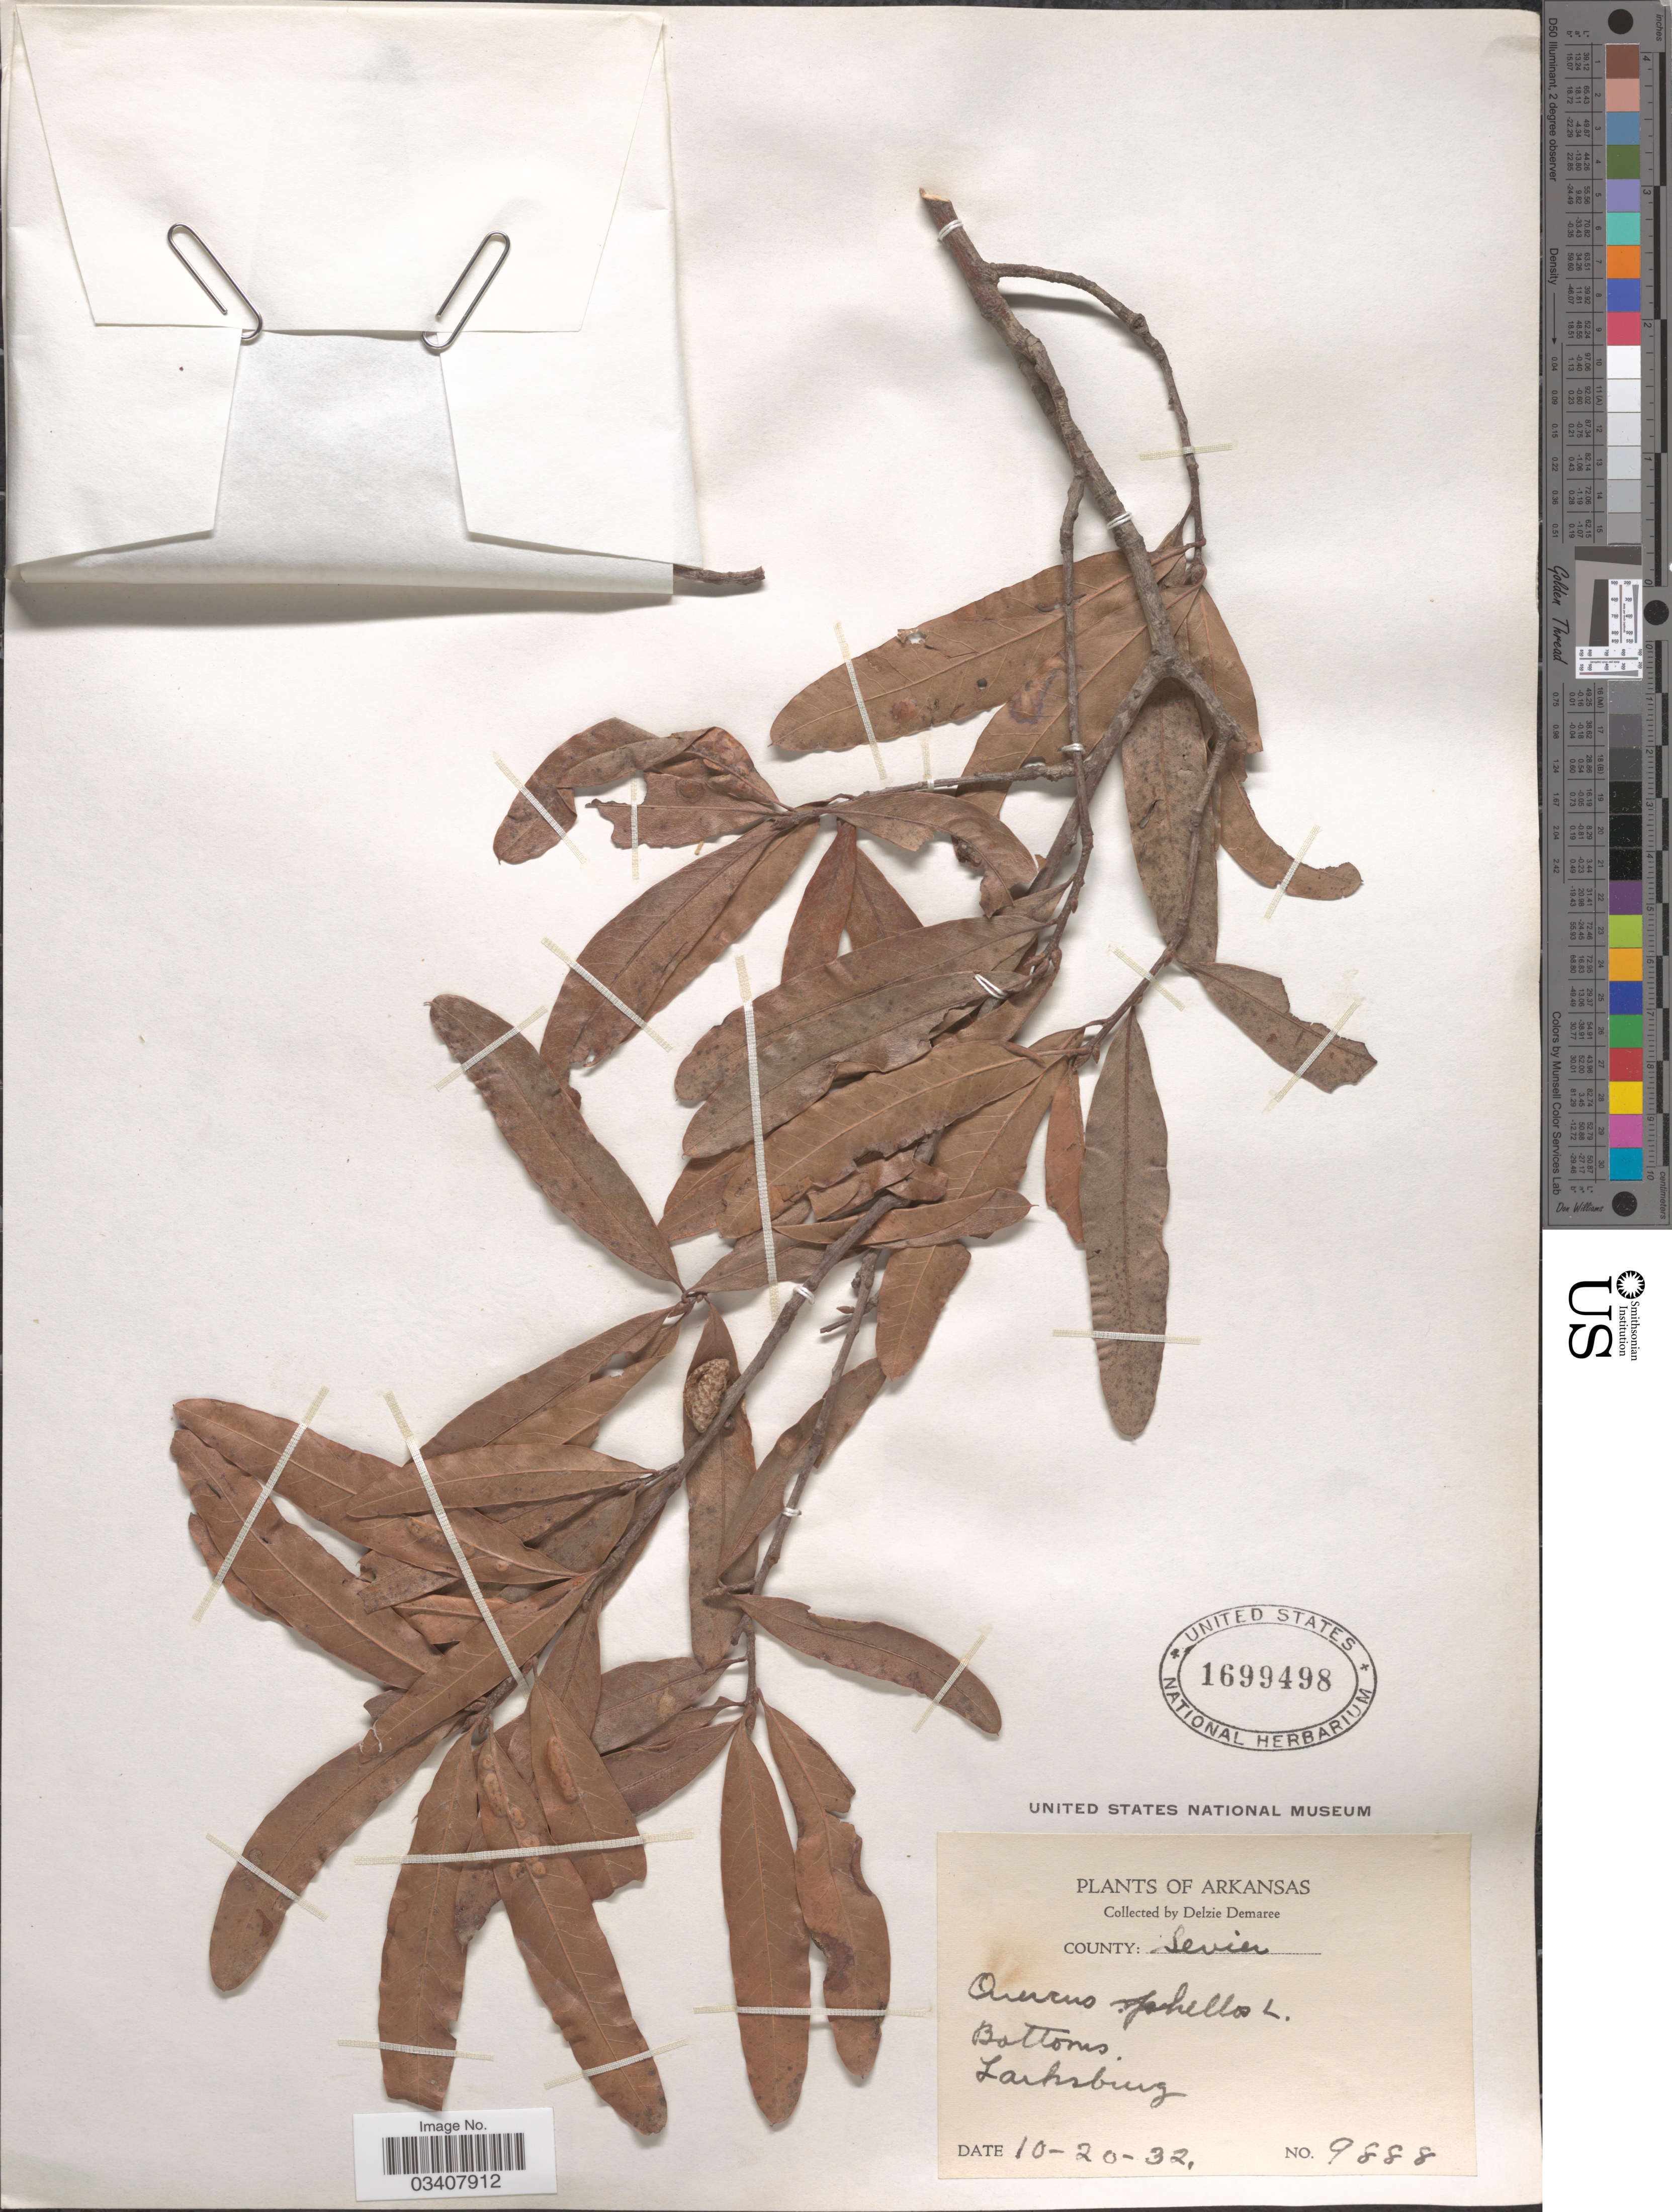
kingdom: Plantae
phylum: Tracheophyta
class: Magnoliopsida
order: Fagales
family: Fagaceae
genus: Quercus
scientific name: Quercus phellos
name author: L.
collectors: D. Demaree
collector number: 9888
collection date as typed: Transcribed d/m/y: 20/10/32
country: United States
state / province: Arkansas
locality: County: Sevier. La [illegible text]ksburg.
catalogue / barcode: US 1699498